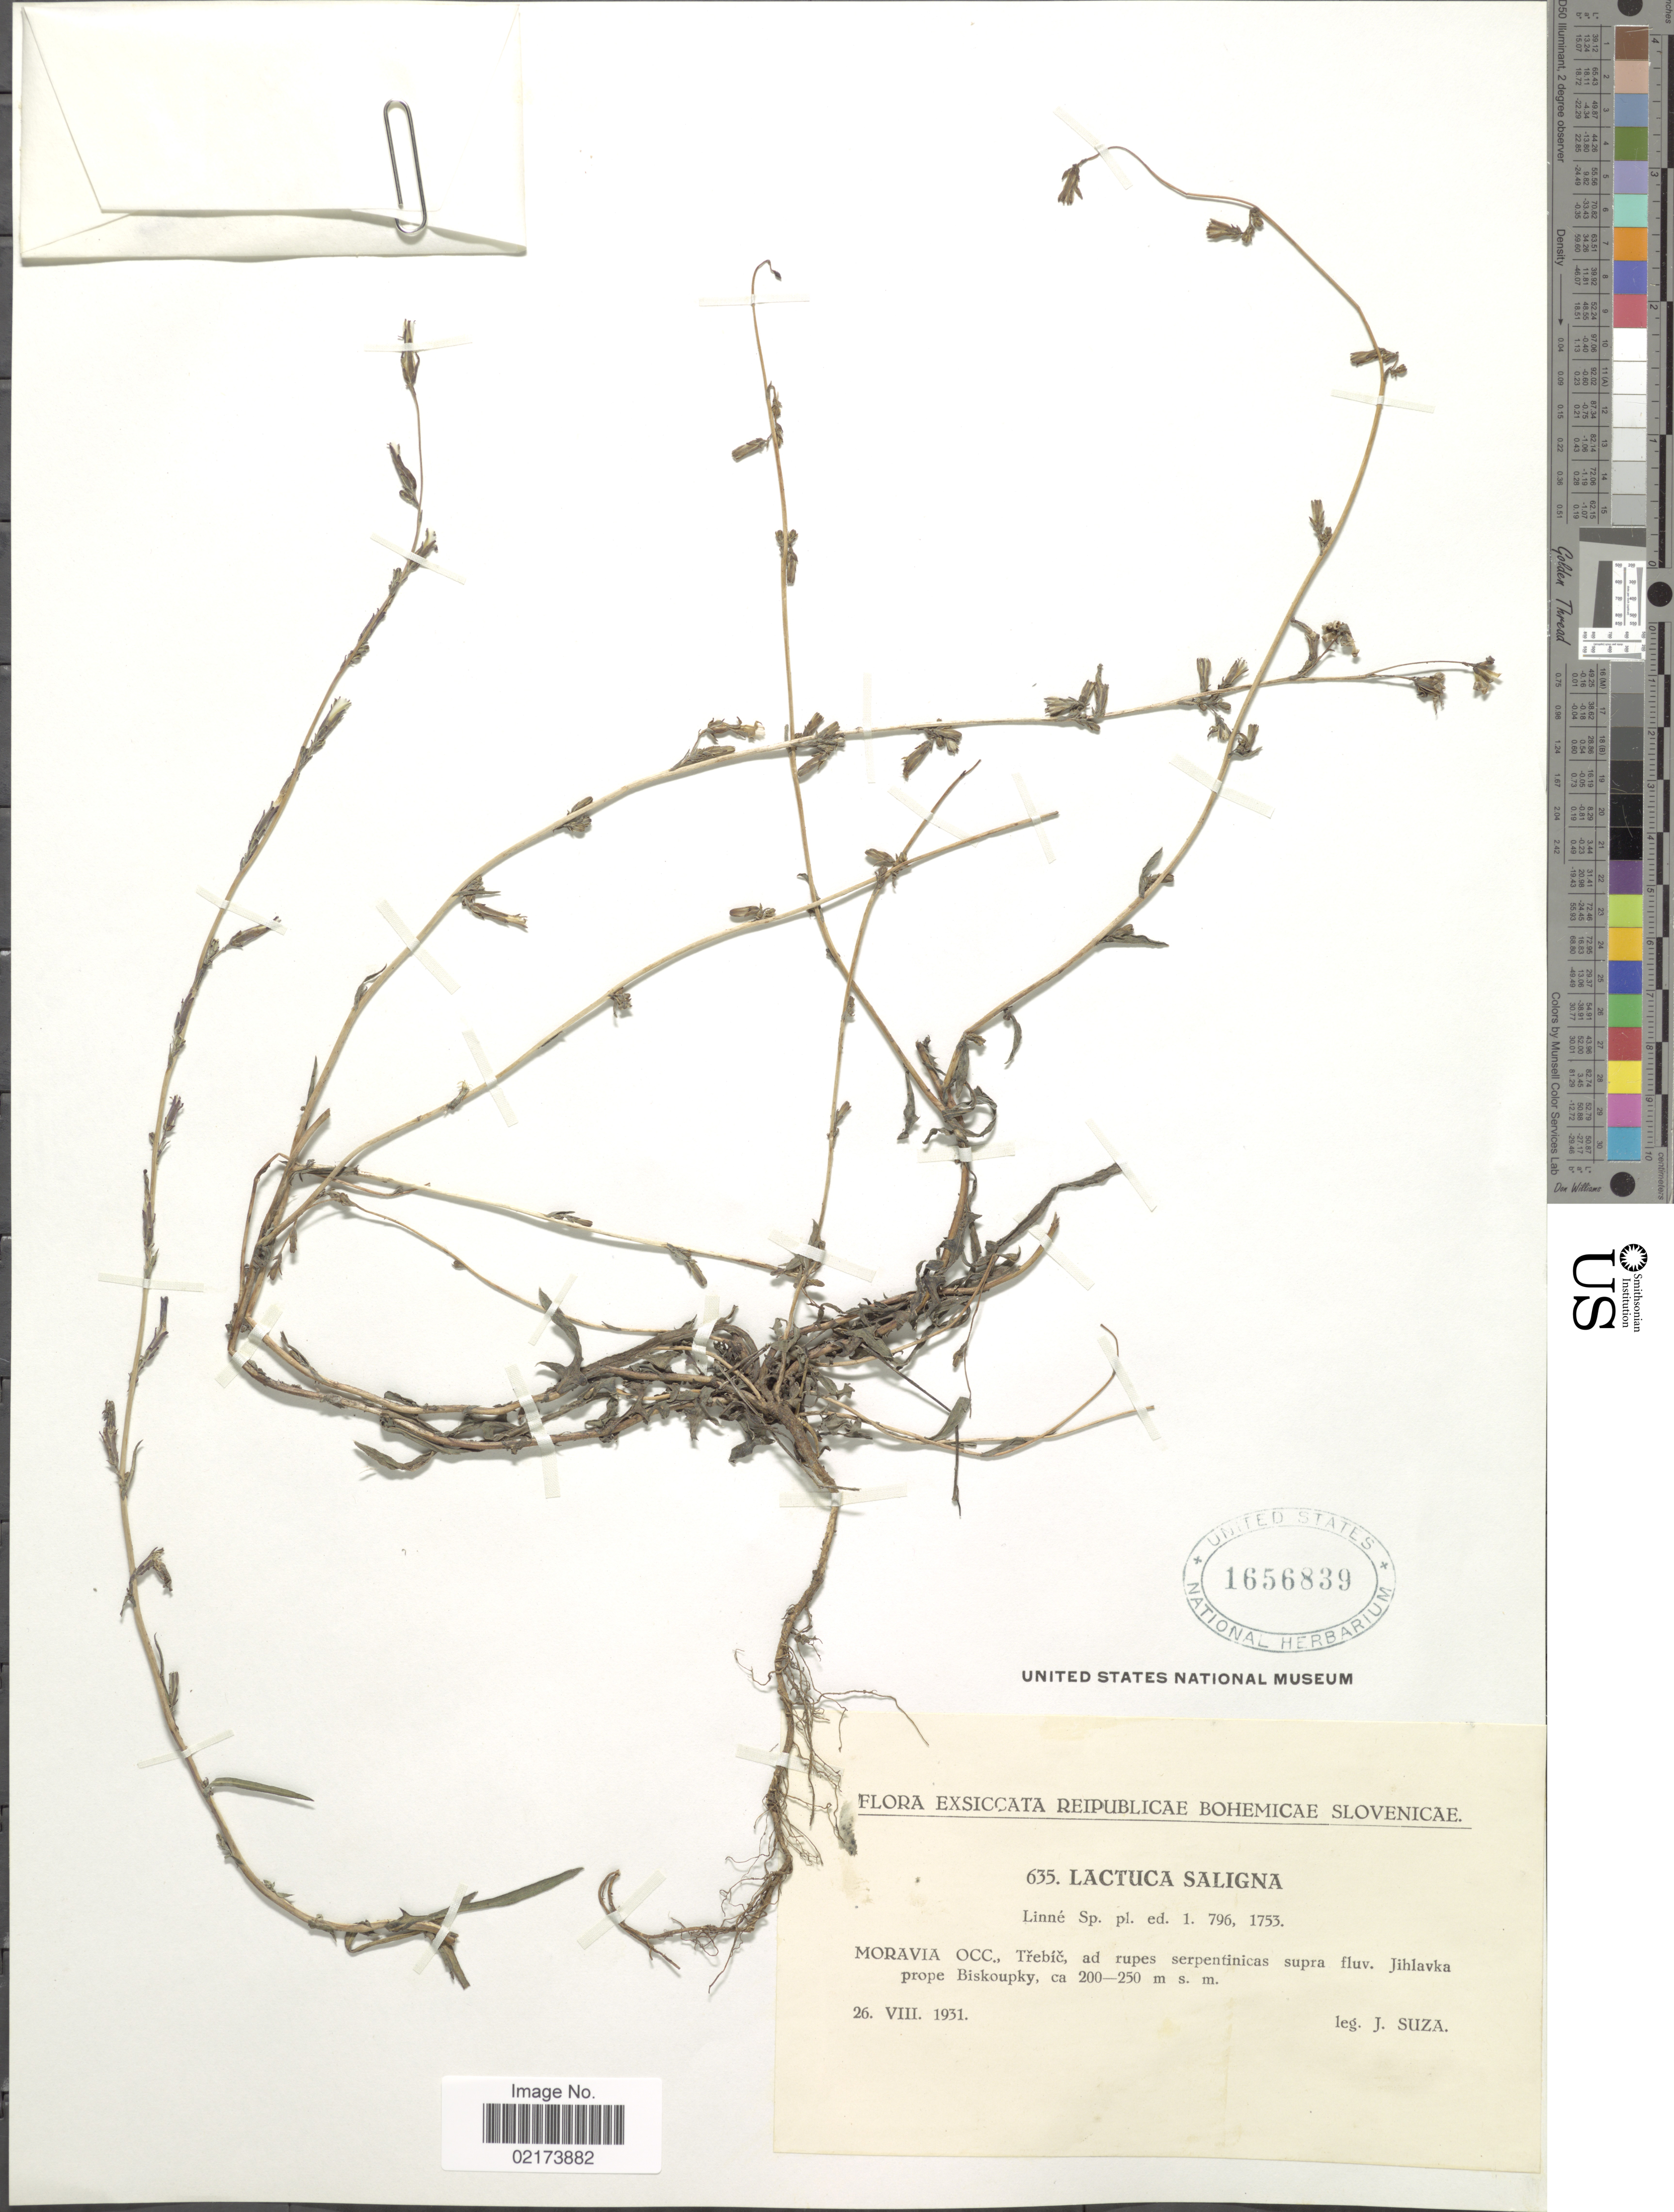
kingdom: Plantae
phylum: Tracheophyta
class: Magnoliopsida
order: Asterales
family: Asteraceae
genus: Lactuca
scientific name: Lactuca saligna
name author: L.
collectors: J. Suza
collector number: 635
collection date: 1931-08-26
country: Slovakia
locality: Reipublicae Bohemicae Slovenicae, Moravia Occ., Trebic, supra fluv. Jihlavka prope Biskoupky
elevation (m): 200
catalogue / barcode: US 1656839